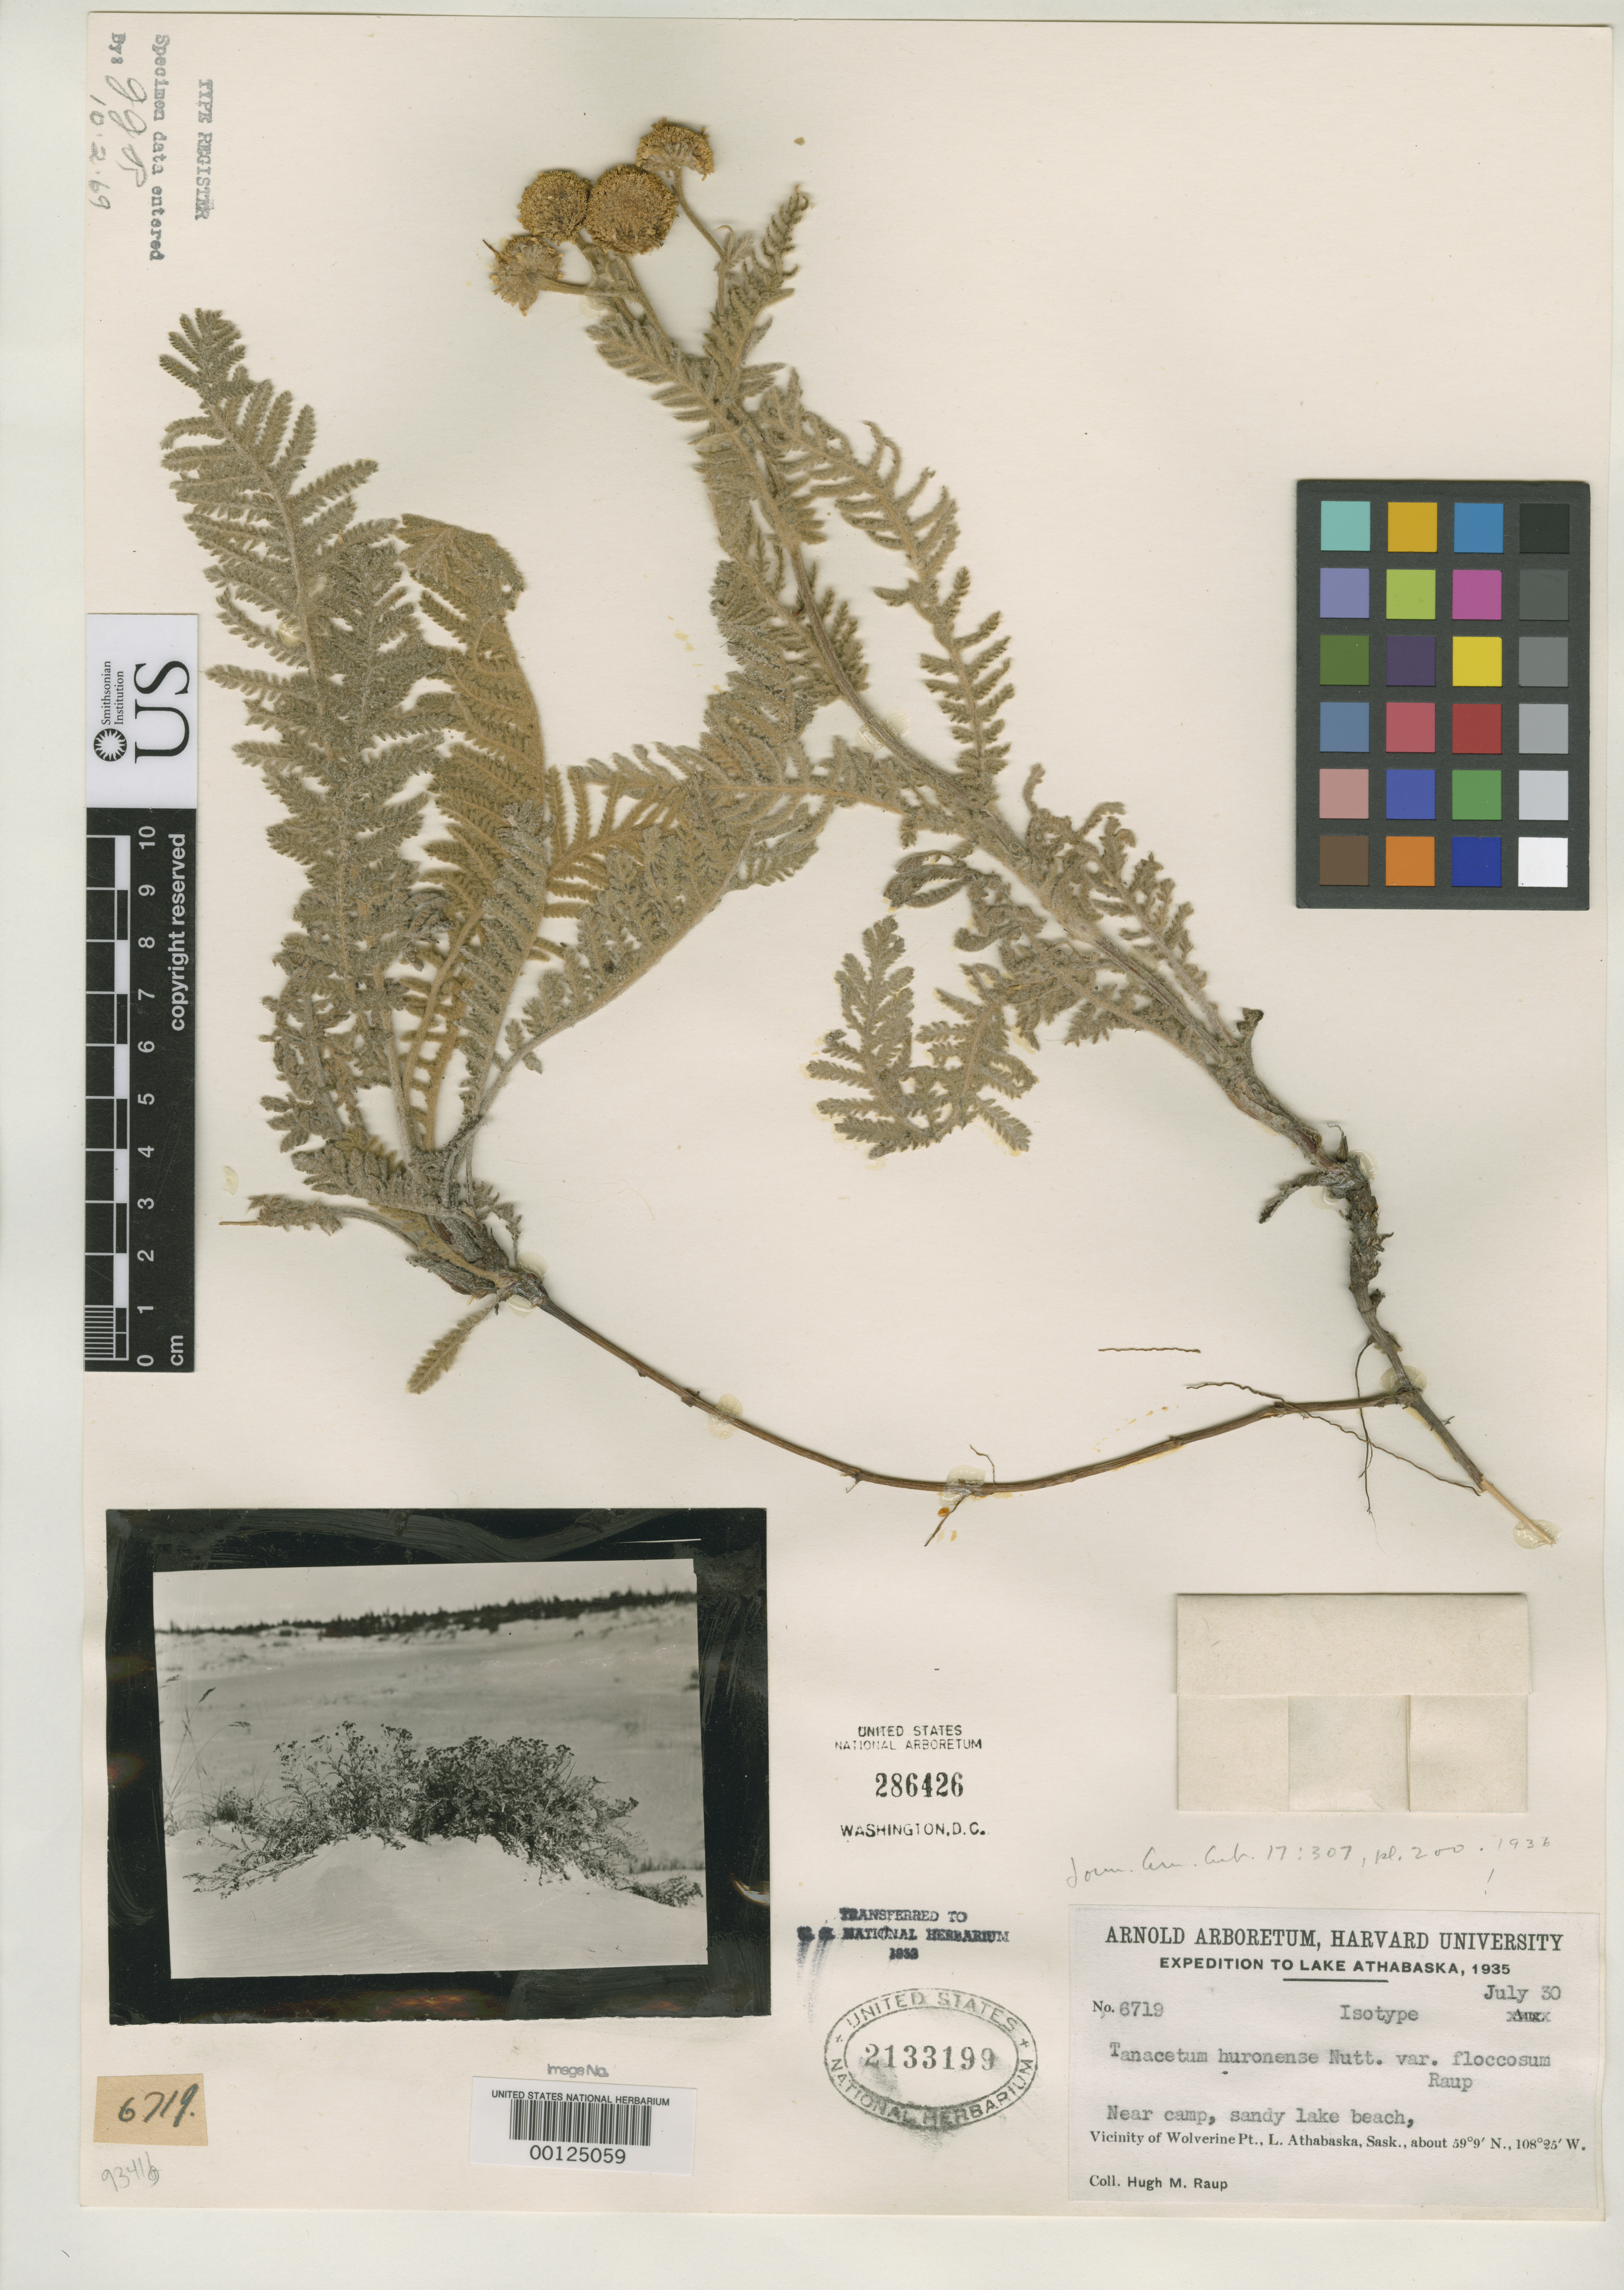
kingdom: Plantae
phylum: Tracheophyta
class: Magnoliopsida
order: Asterales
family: Asteraceae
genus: Tanacetum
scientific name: Tanacetum huronense var. floccosum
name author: Raup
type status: Isotype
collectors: H. Raup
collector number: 6719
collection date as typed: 30 Jul 1935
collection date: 1935-07-30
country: Canada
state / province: Saskatchewan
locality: Lake Athabaska, near Wolverine Pt.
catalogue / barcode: US 2133199